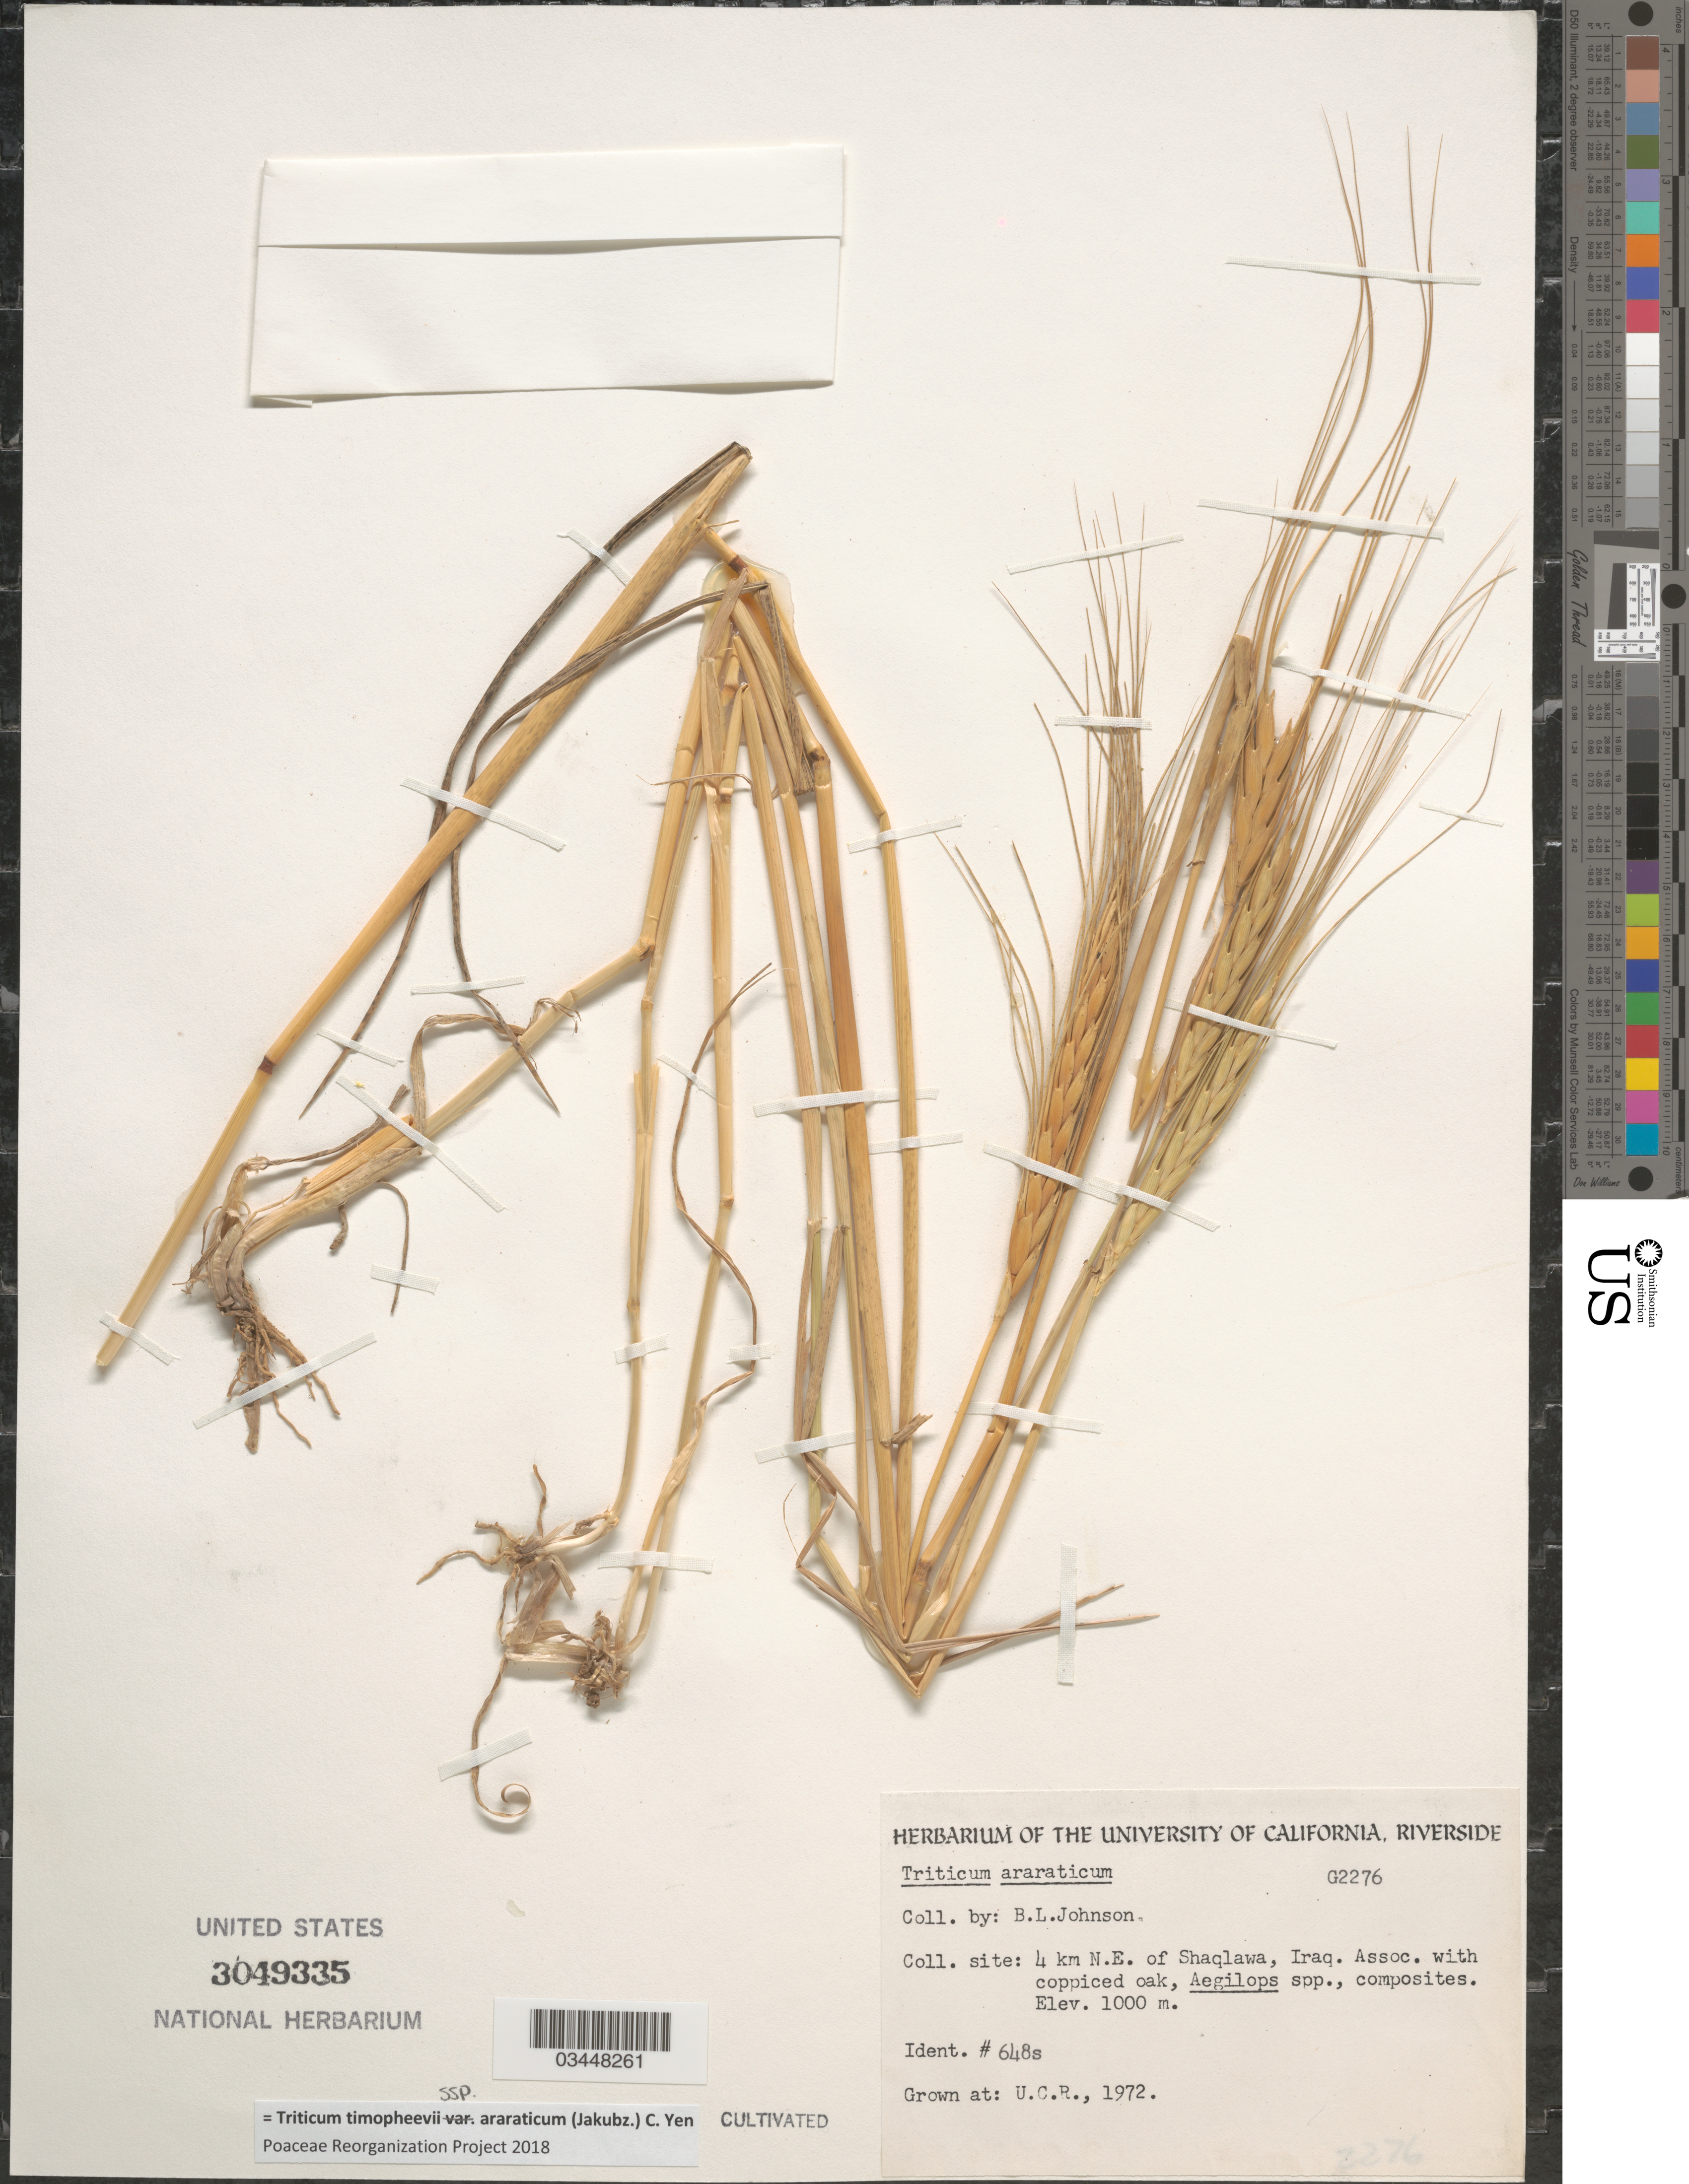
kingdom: Plantae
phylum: Tracheophyta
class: Liliopsida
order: Poales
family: Poaceae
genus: Triticum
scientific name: Triticum timopheevii subsp. araraticum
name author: (Jakubz.) C. Yen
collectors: ex herb. Univ. of California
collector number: G2276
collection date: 1972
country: United States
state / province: California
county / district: Riverside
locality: U.C.R.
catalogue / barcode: US 3049335